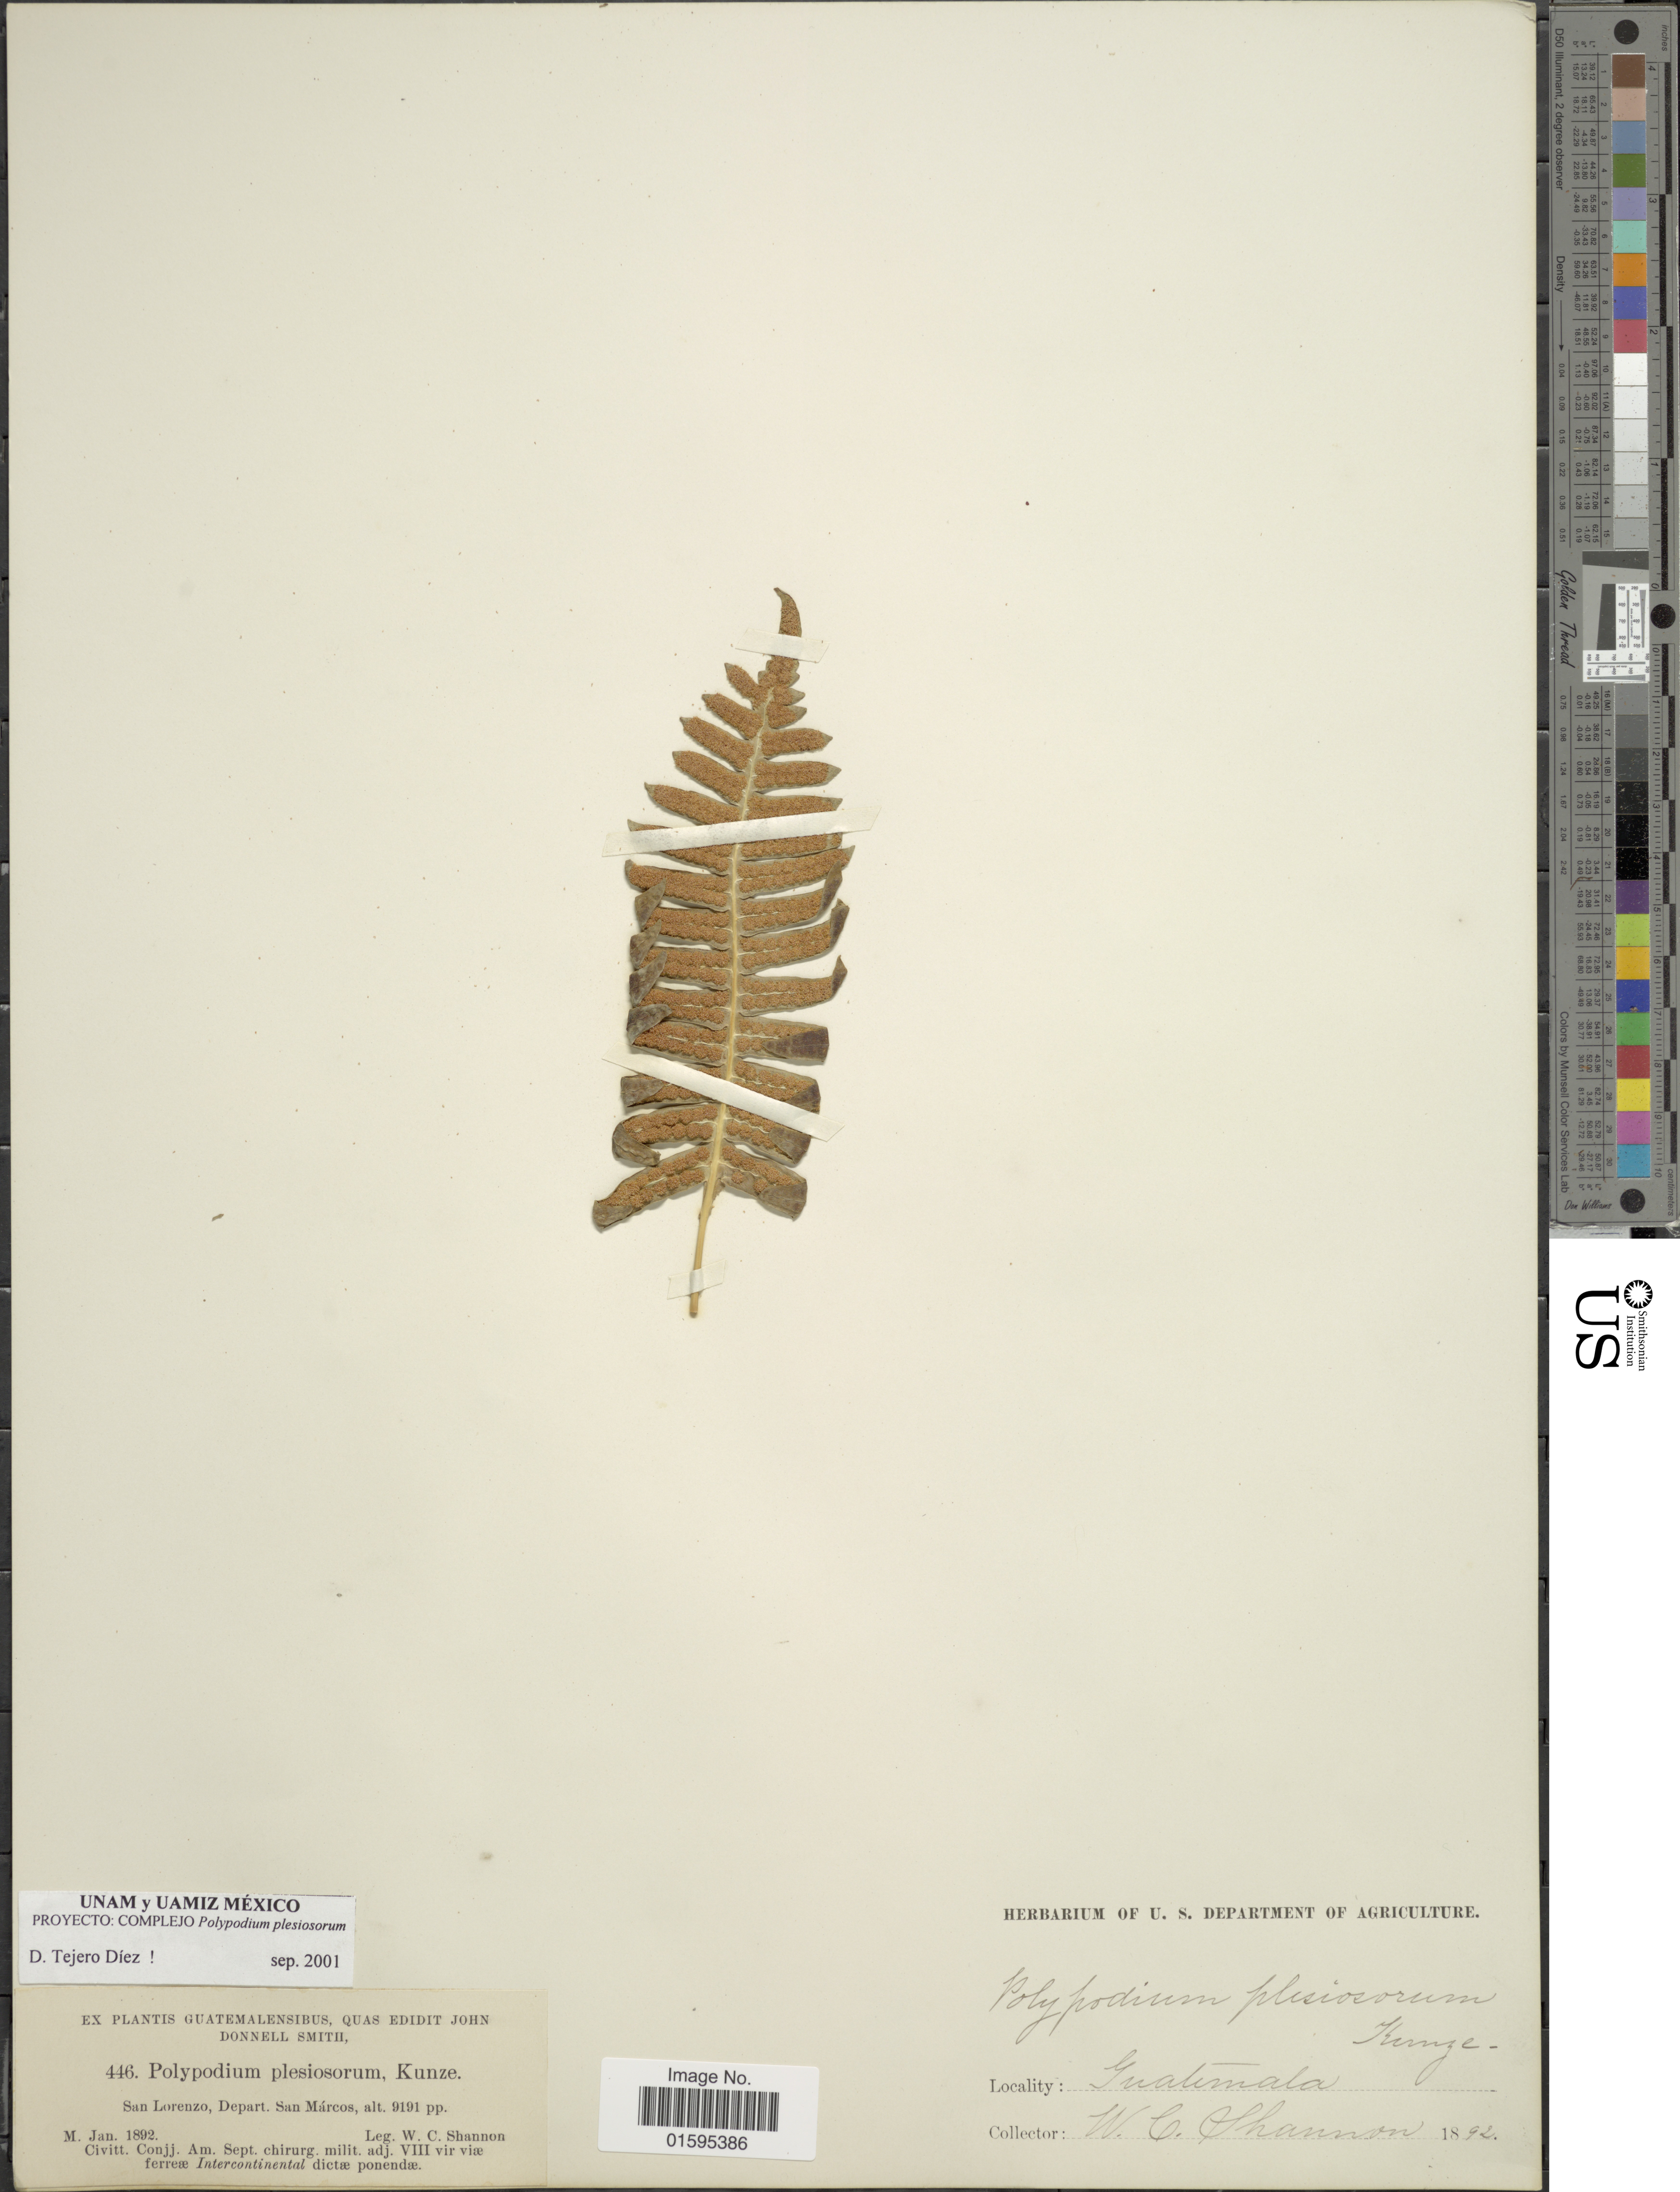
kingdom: Plantae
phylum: Tracheophyta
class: Polypodiopsida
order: Polypodiales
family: Polypodiaceae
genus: Polypodium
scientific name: Polypodium plesiosorum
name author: Kunze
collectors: W. C. Shannon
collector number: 446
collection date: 1892-01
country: Guatemala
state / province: San Marcos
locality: San Lorenzo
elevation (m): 2801